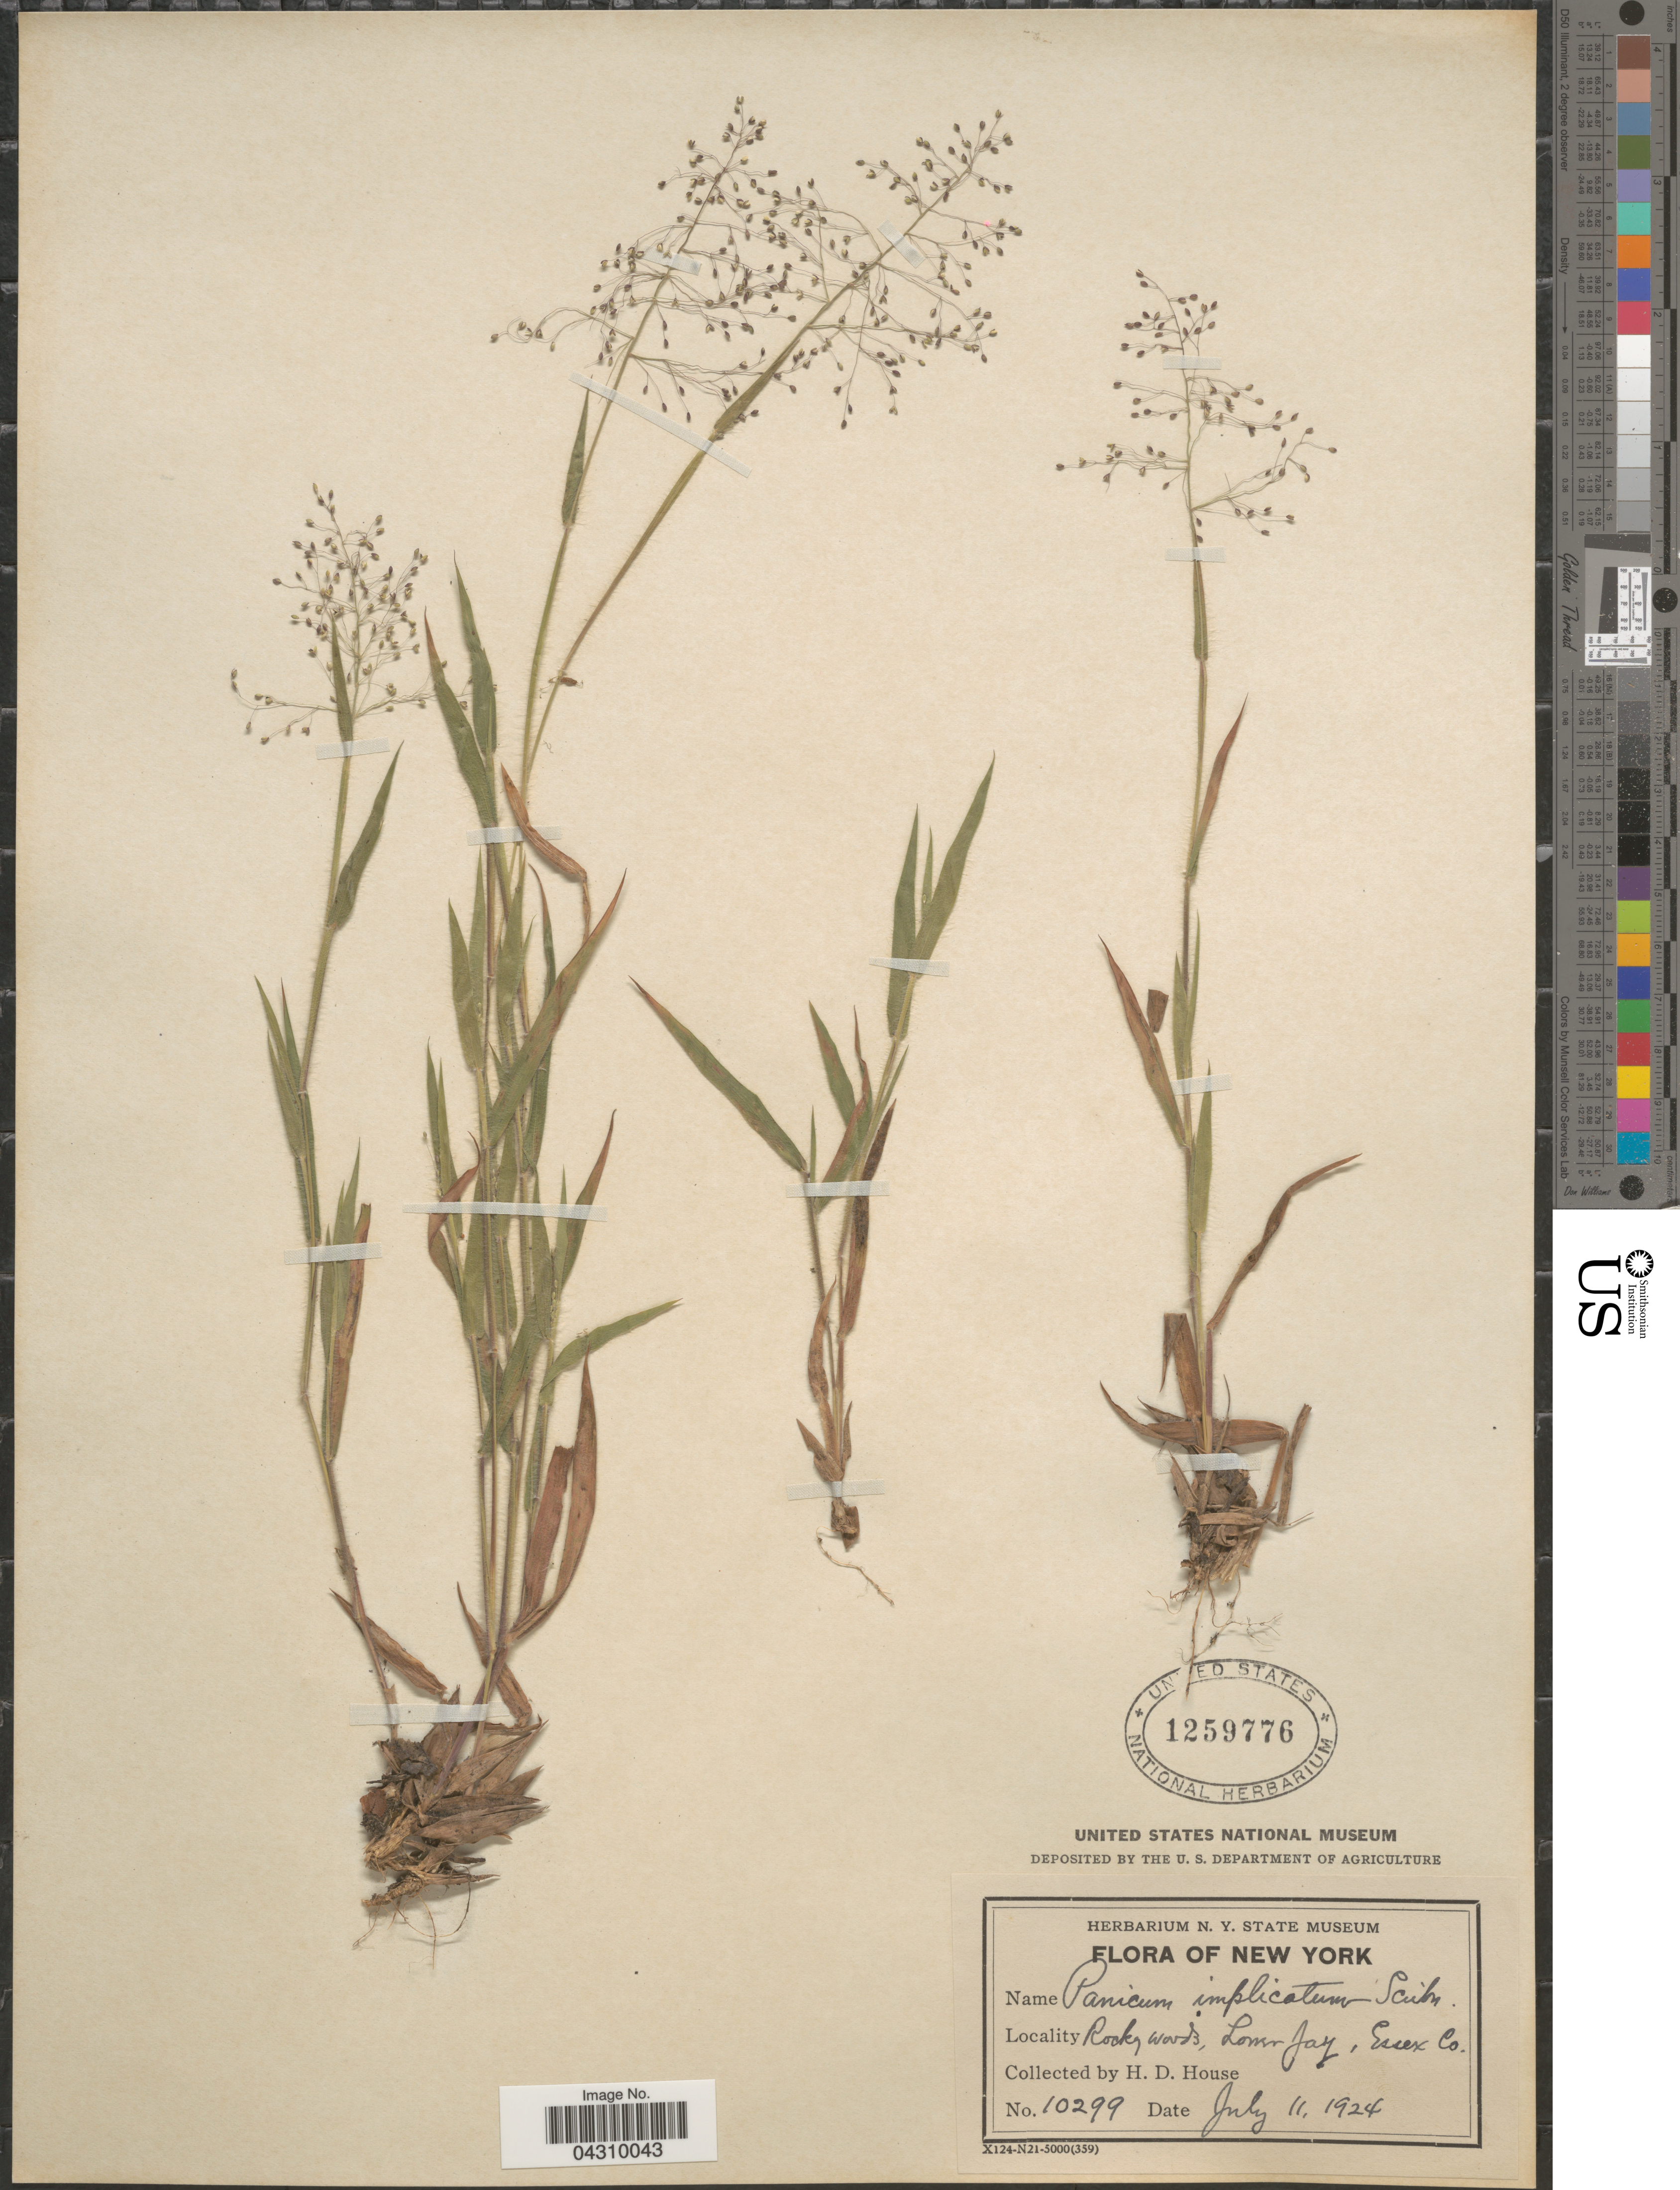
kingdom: Plantae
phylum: Tracheophyta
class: Liliopsida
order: Poales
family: Poaceae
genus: Dichanthelium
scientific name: Dichanthelium acuminatum var. acuminatum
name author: (Sw.) Gould & C.A. Clark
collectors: H. D. House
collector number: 10299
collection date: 1924-07-11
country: United States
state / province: New York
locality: Rocky woods, Loner Jay, Essex Co.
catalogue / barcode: US 1259776